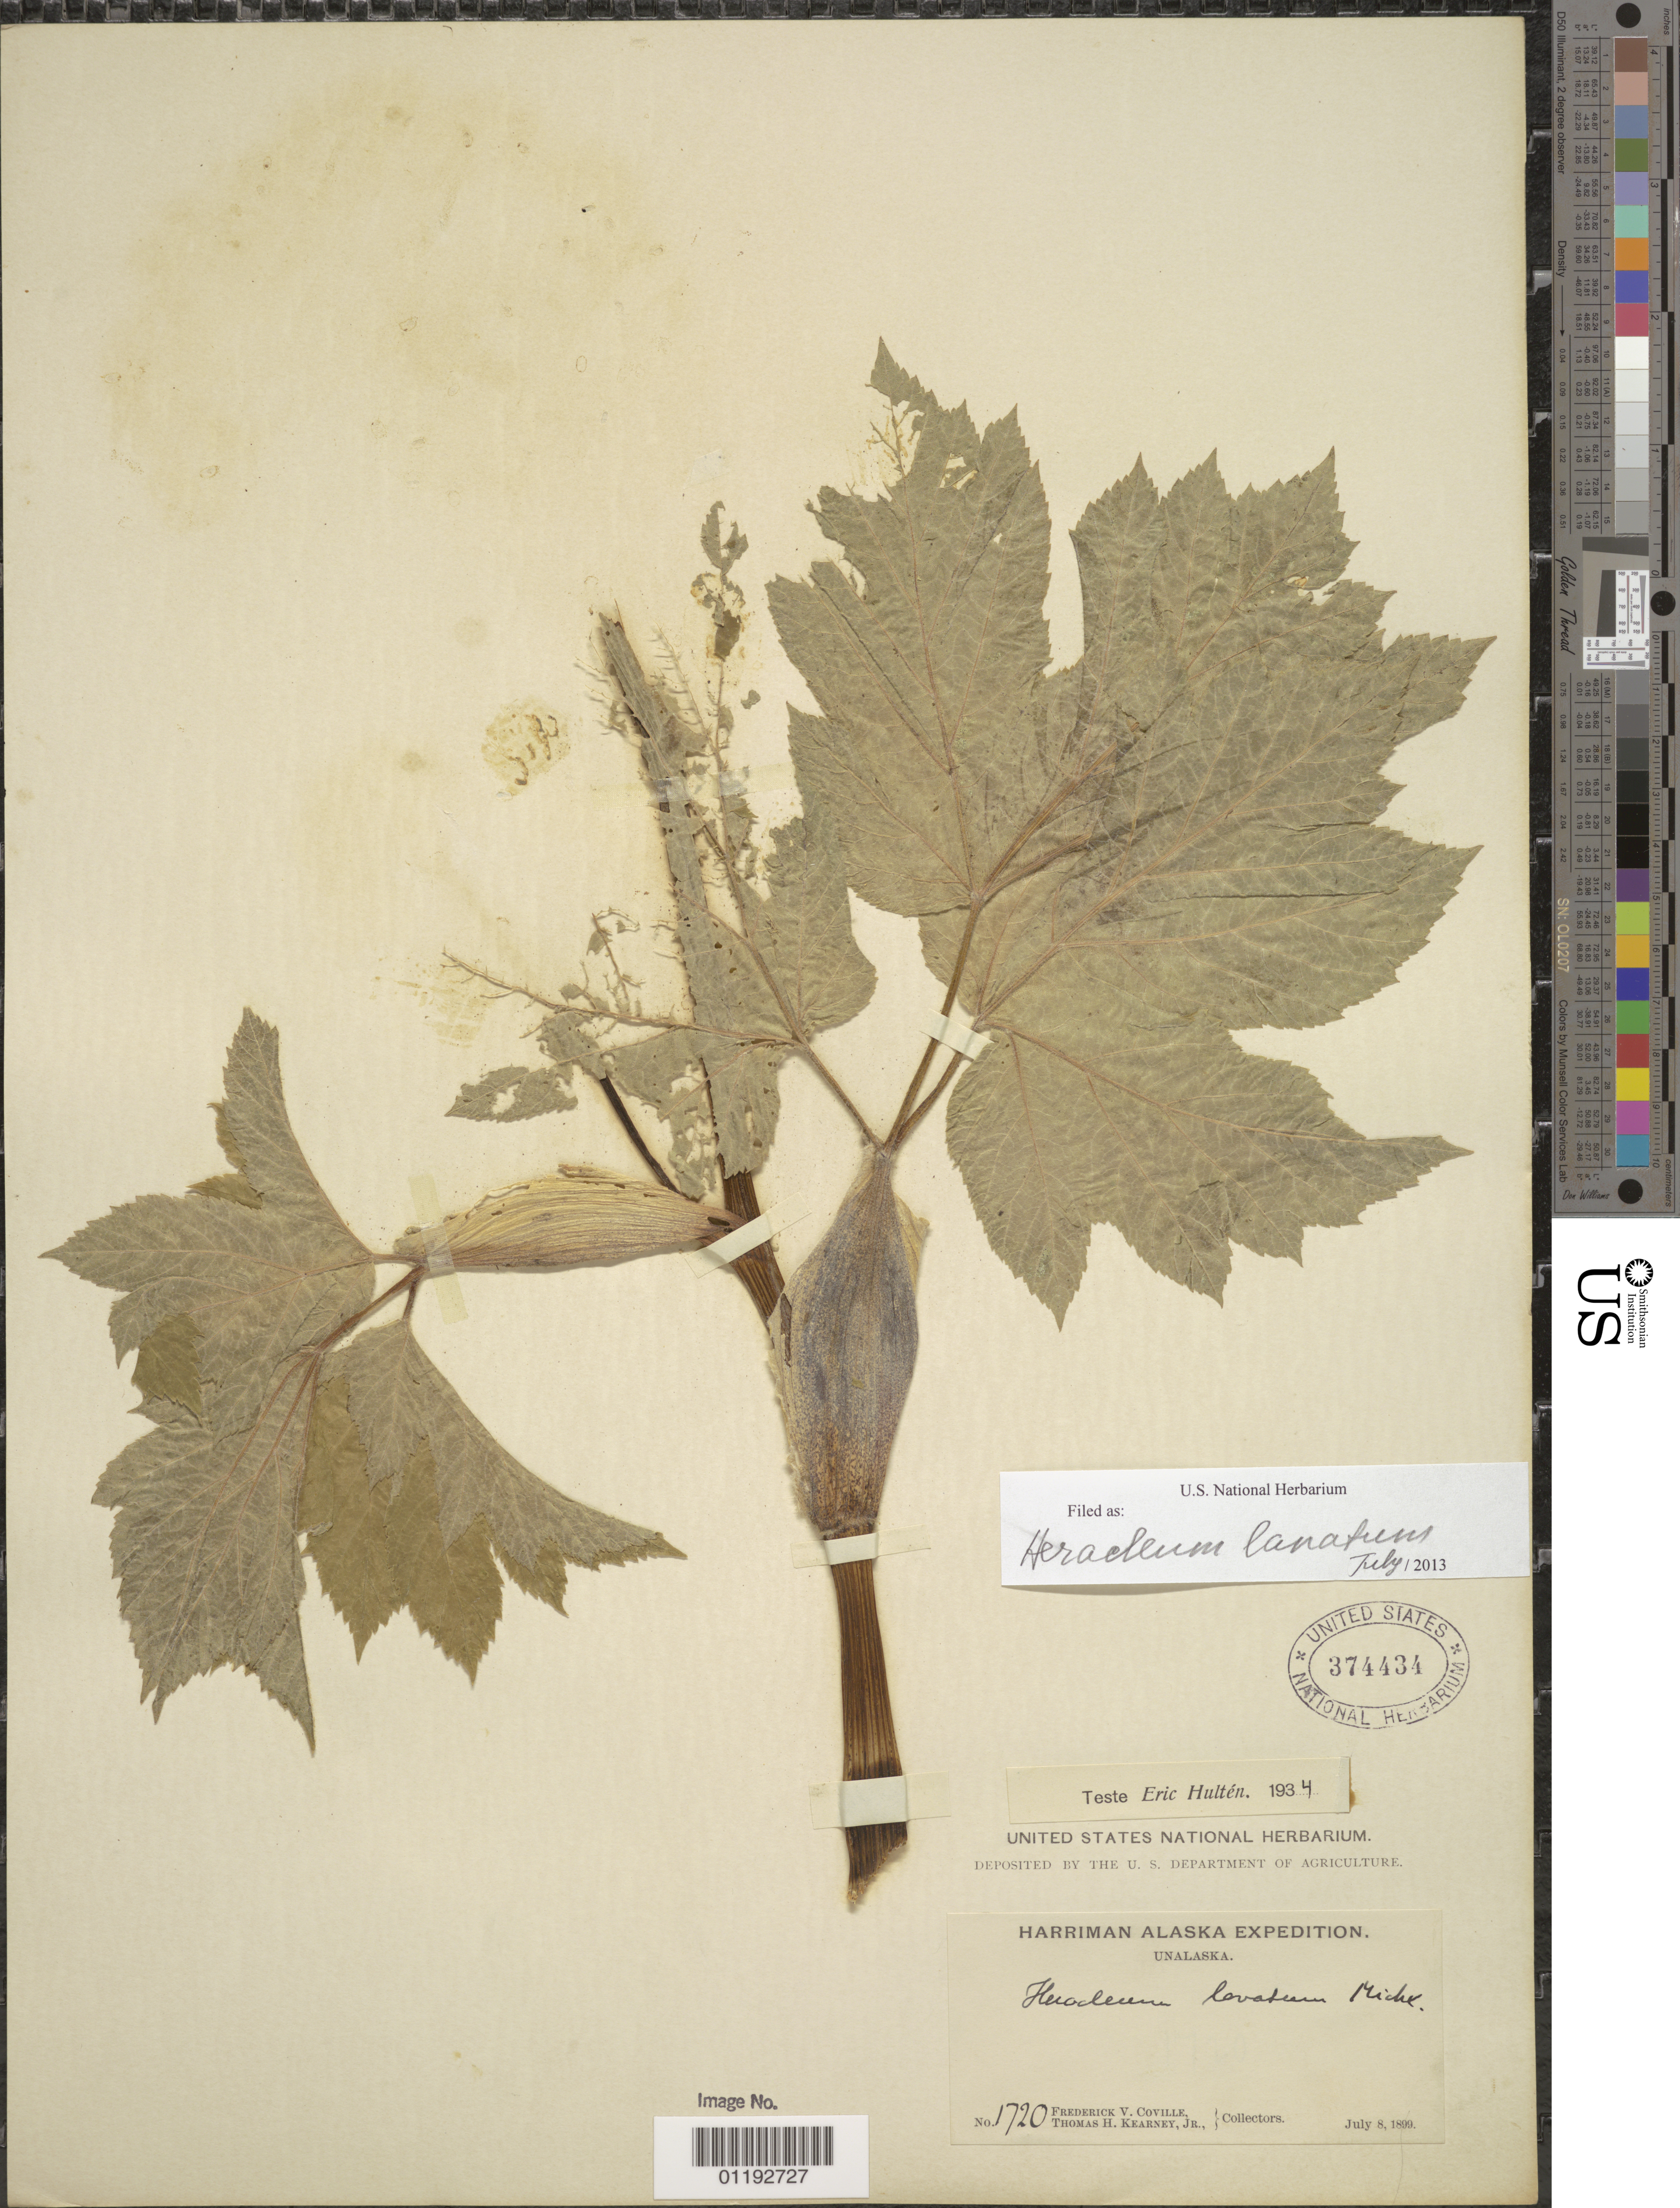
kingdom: Plantae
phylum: Tracheophyta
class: Magnoliopsida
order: Apiales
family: Apiaceae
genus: Heracleum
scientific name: Heracleum lanatum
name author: Michx.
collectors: F. V. Coville & T. H. Kearney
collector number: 1720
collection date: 1899-07-08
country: United States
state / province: Alaska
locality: Unalaska.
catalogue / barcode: US 374434